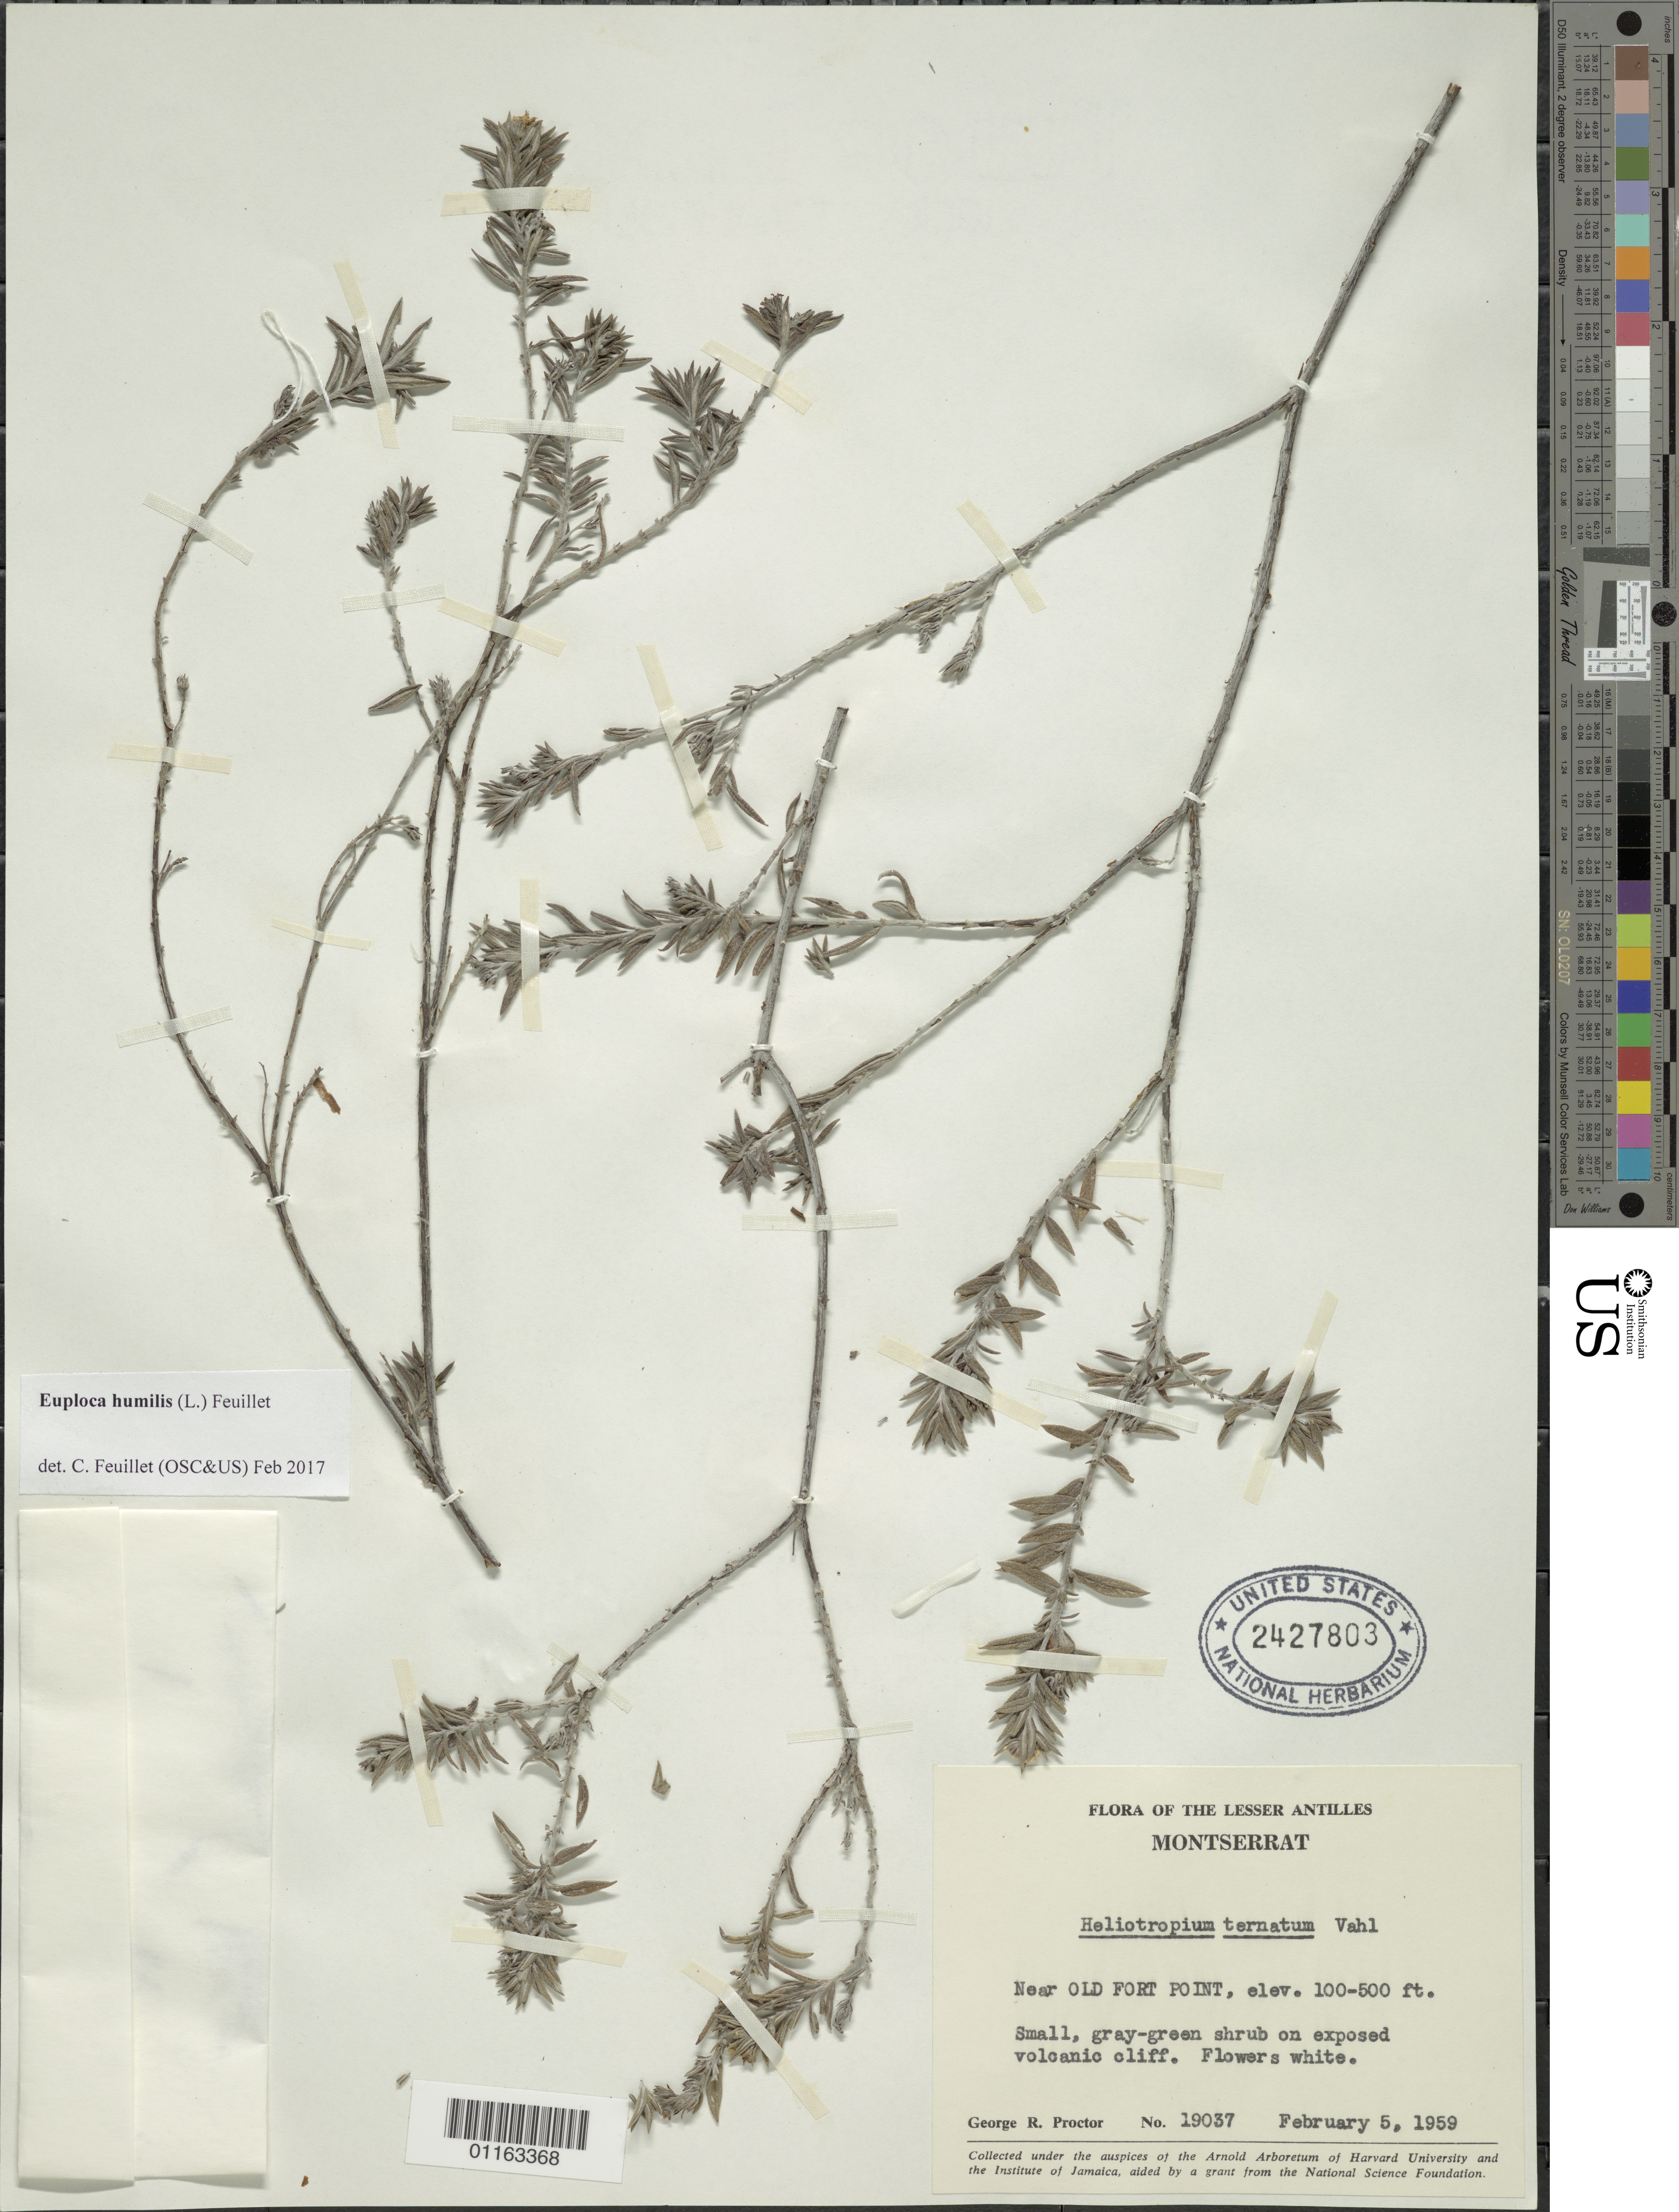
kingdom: Plantae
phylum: Tracheophyta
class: Magnoliopsida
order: Boraginales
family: Heliotropiaceae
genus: Euploca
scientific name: Euploca humilis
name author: (L.) Feuillet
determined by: Feuillet, C.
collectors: G. R. Proctor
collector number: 19037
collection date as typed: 05 Feb 1959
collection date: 1959-02-05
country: Montserrat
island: Montserrat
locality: near Old Fort Point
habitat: on exposed wolcanic cliff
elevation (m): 30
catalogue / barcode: US 2427803